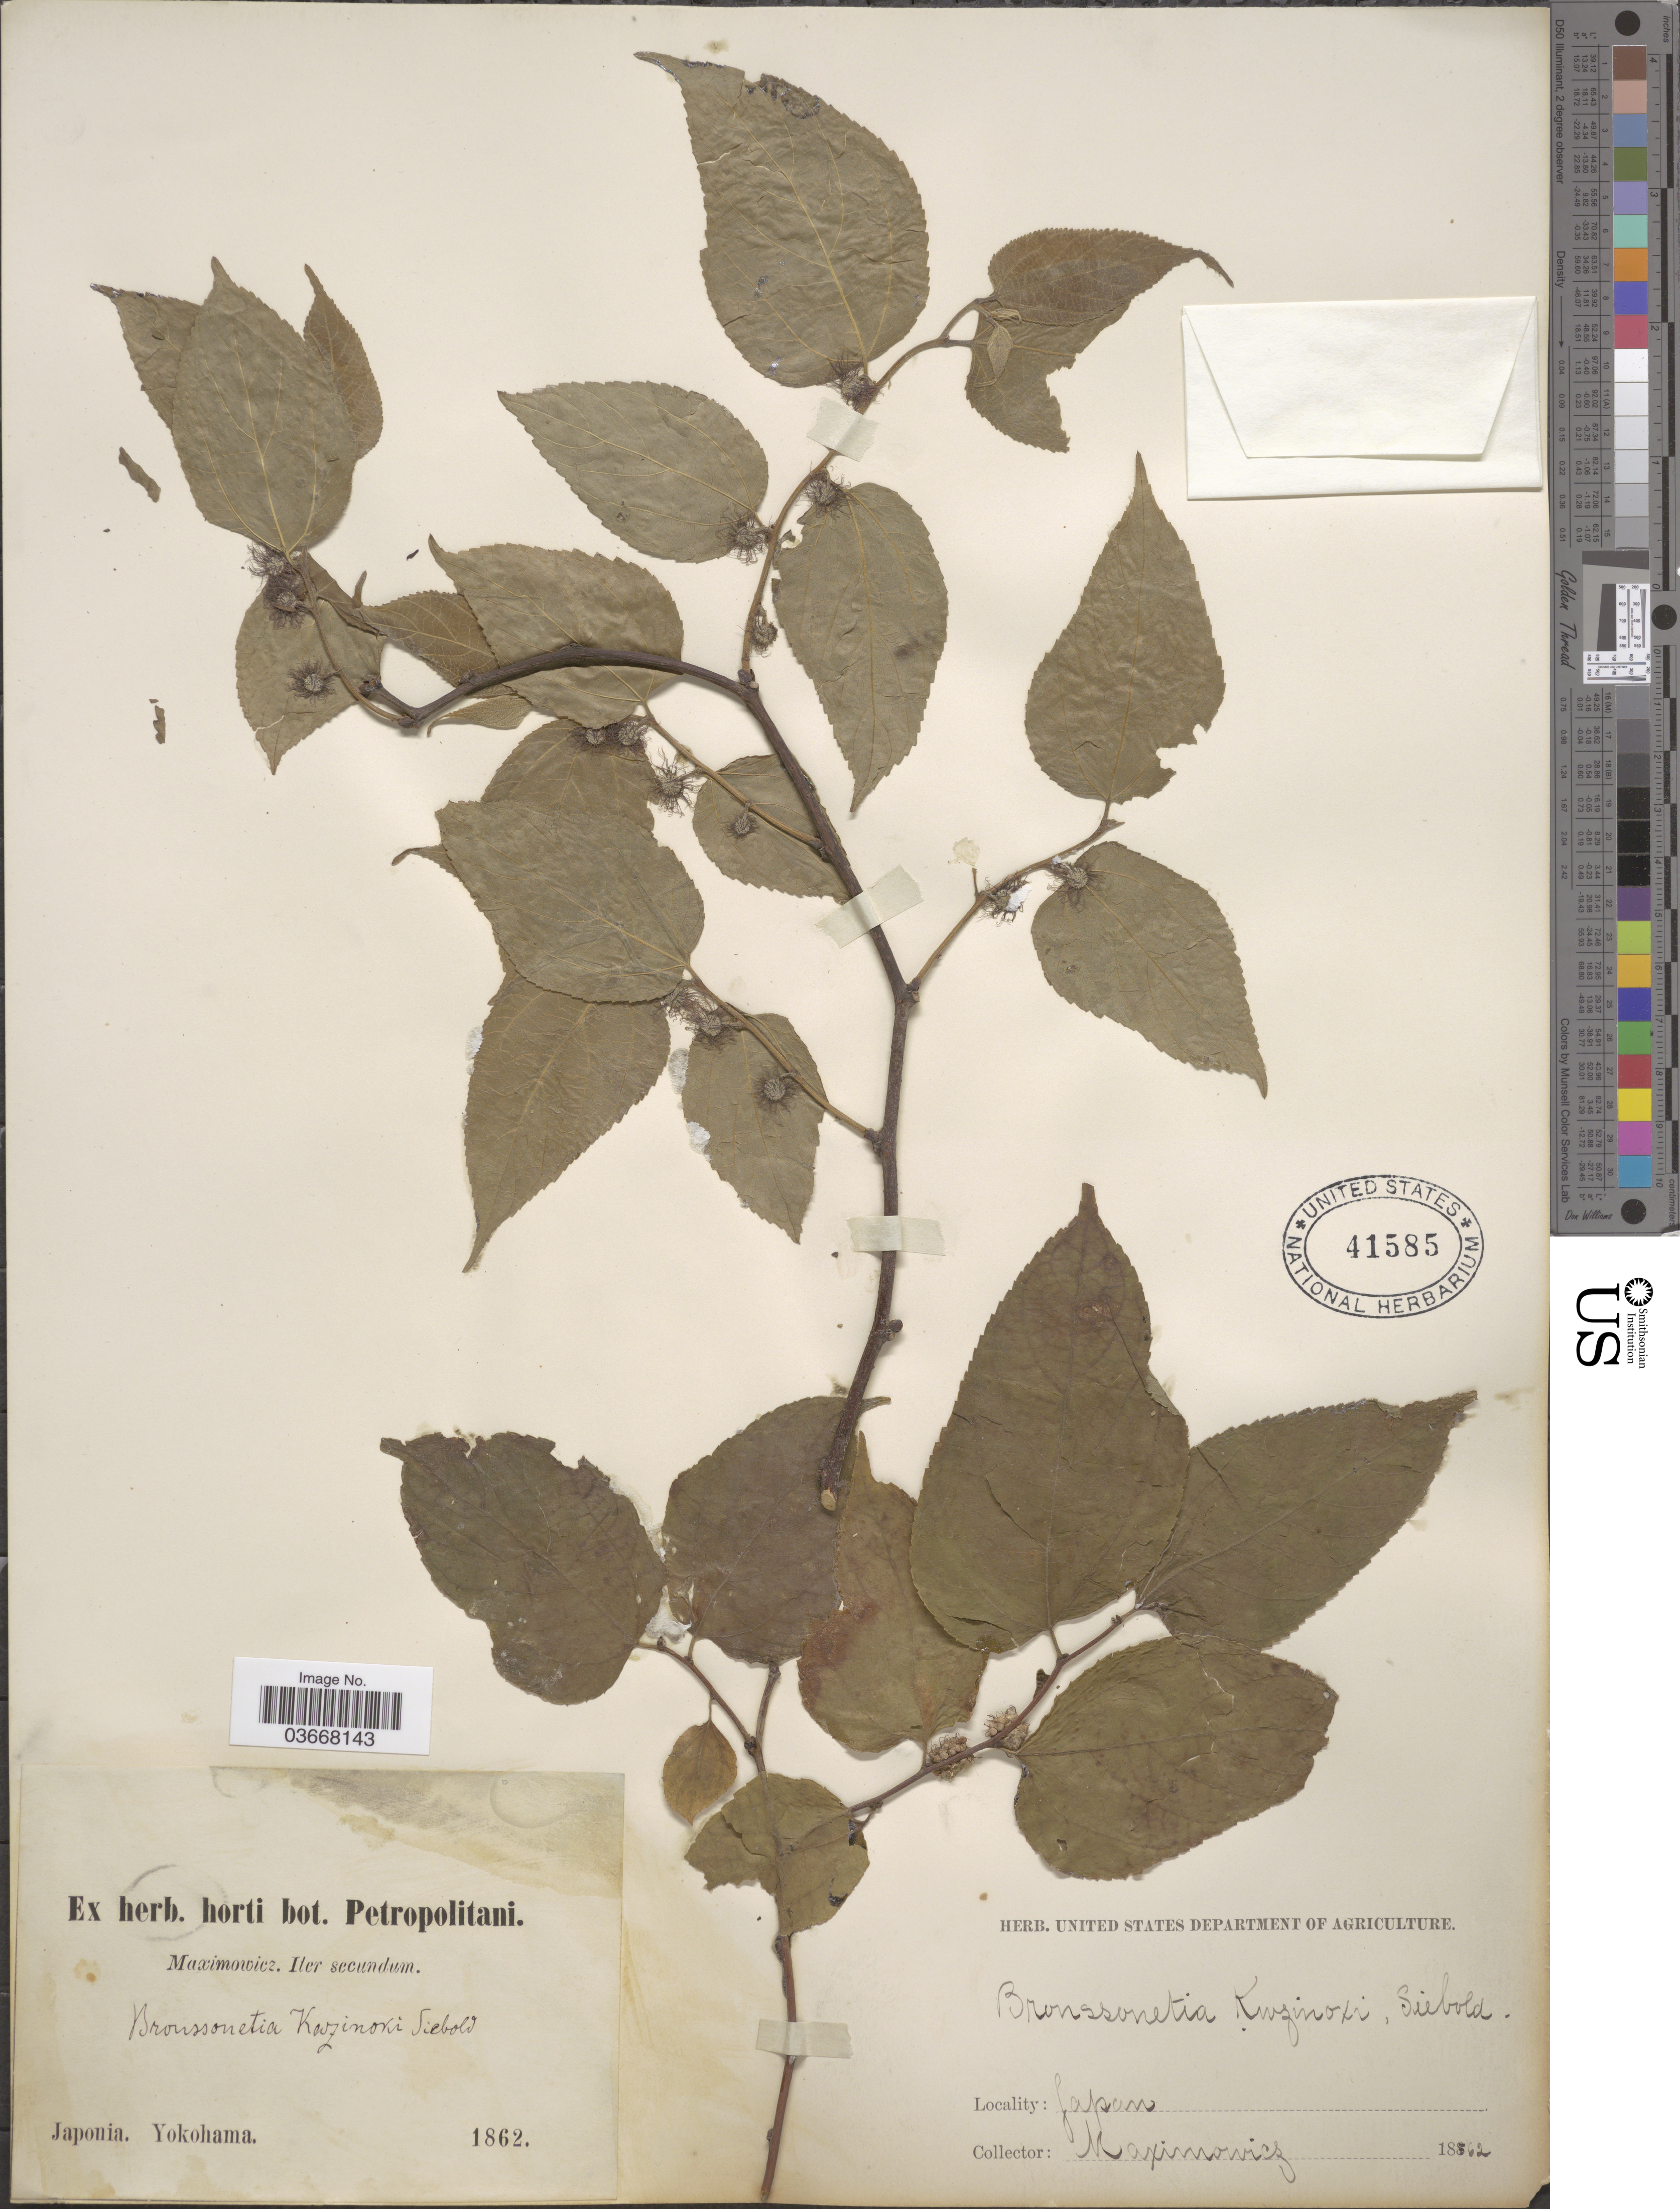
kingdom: Plantae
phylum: Tracheophyta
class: Magnoliopsida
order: Rosales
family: Moraceae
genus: Broussonetia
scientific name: Broussonetia kazinoki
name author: Siebold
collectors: Maximowicz, --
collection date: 1862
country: Japan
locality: Yokohama.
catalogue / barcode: US 41585